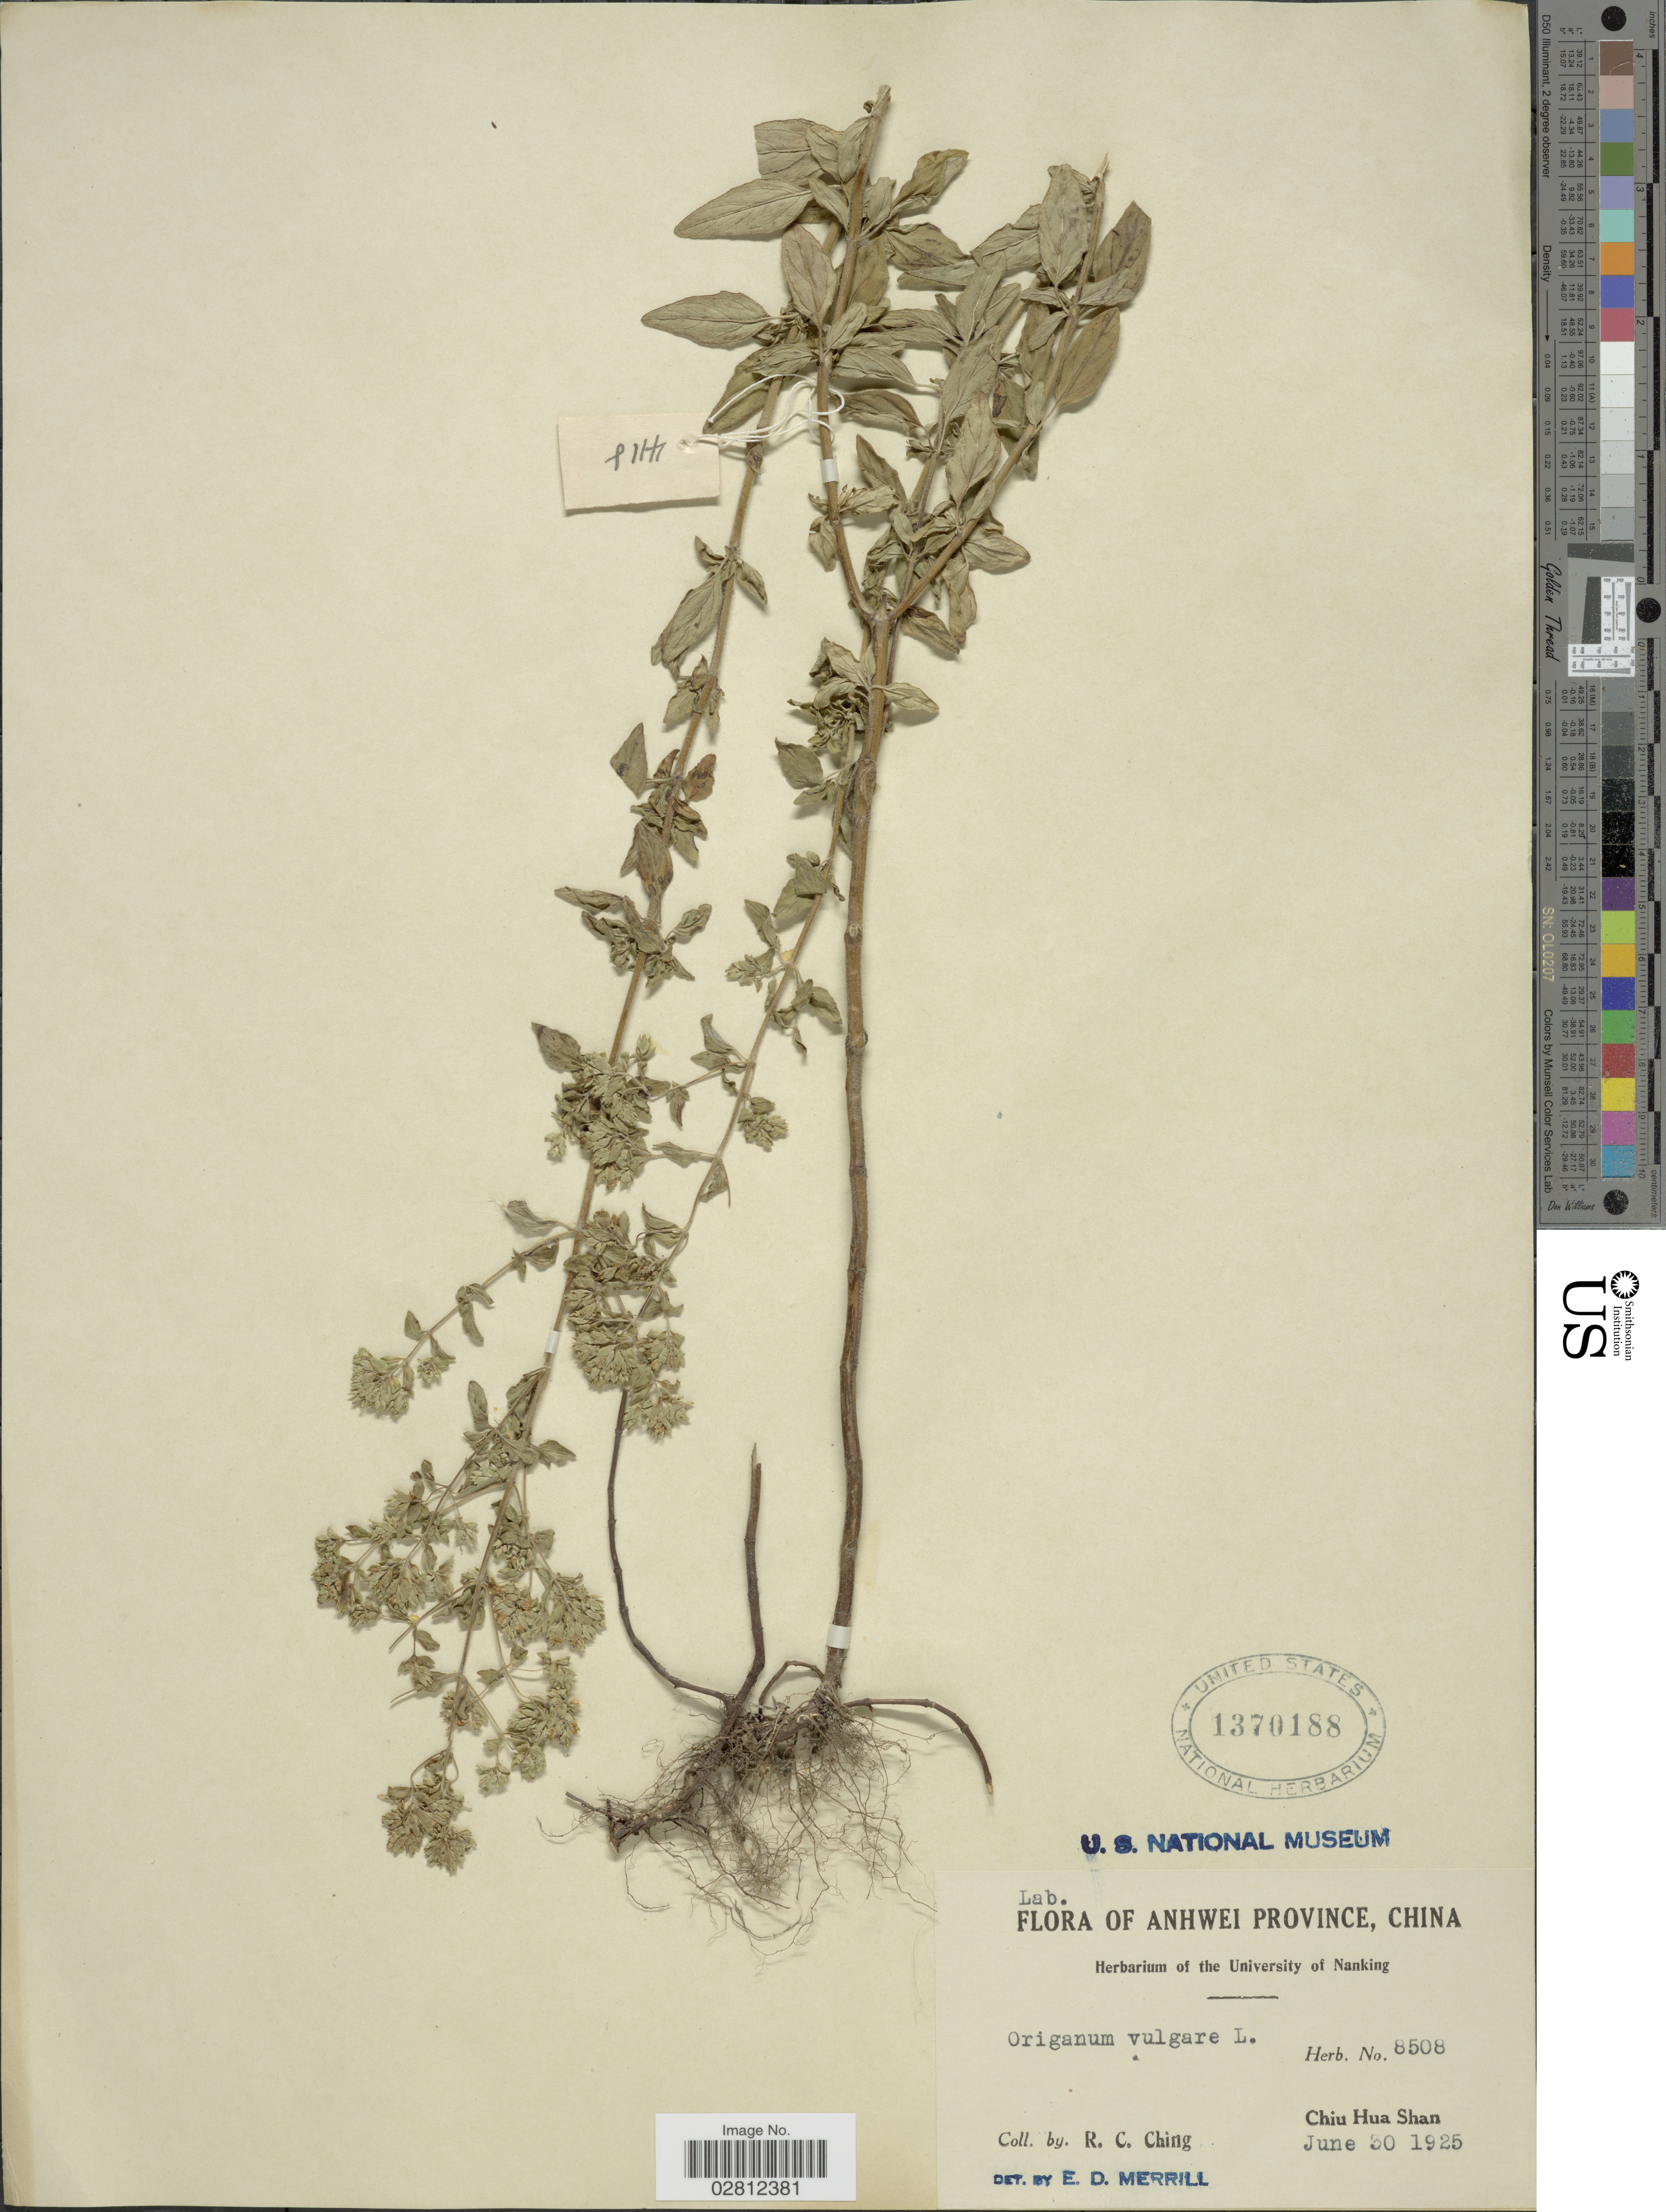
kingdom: Plantae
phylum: Tracheophyta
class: Magnoliopsida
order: Lamiales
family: Lamiaceae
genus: Origanum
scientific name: Origanum vulgare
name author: L.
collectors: R. C. Ching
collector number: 8508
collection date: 1925-06-30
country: China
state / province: Anhui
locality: Anhwei Province, Chiu Hua Shan.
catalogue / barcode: US 1370188